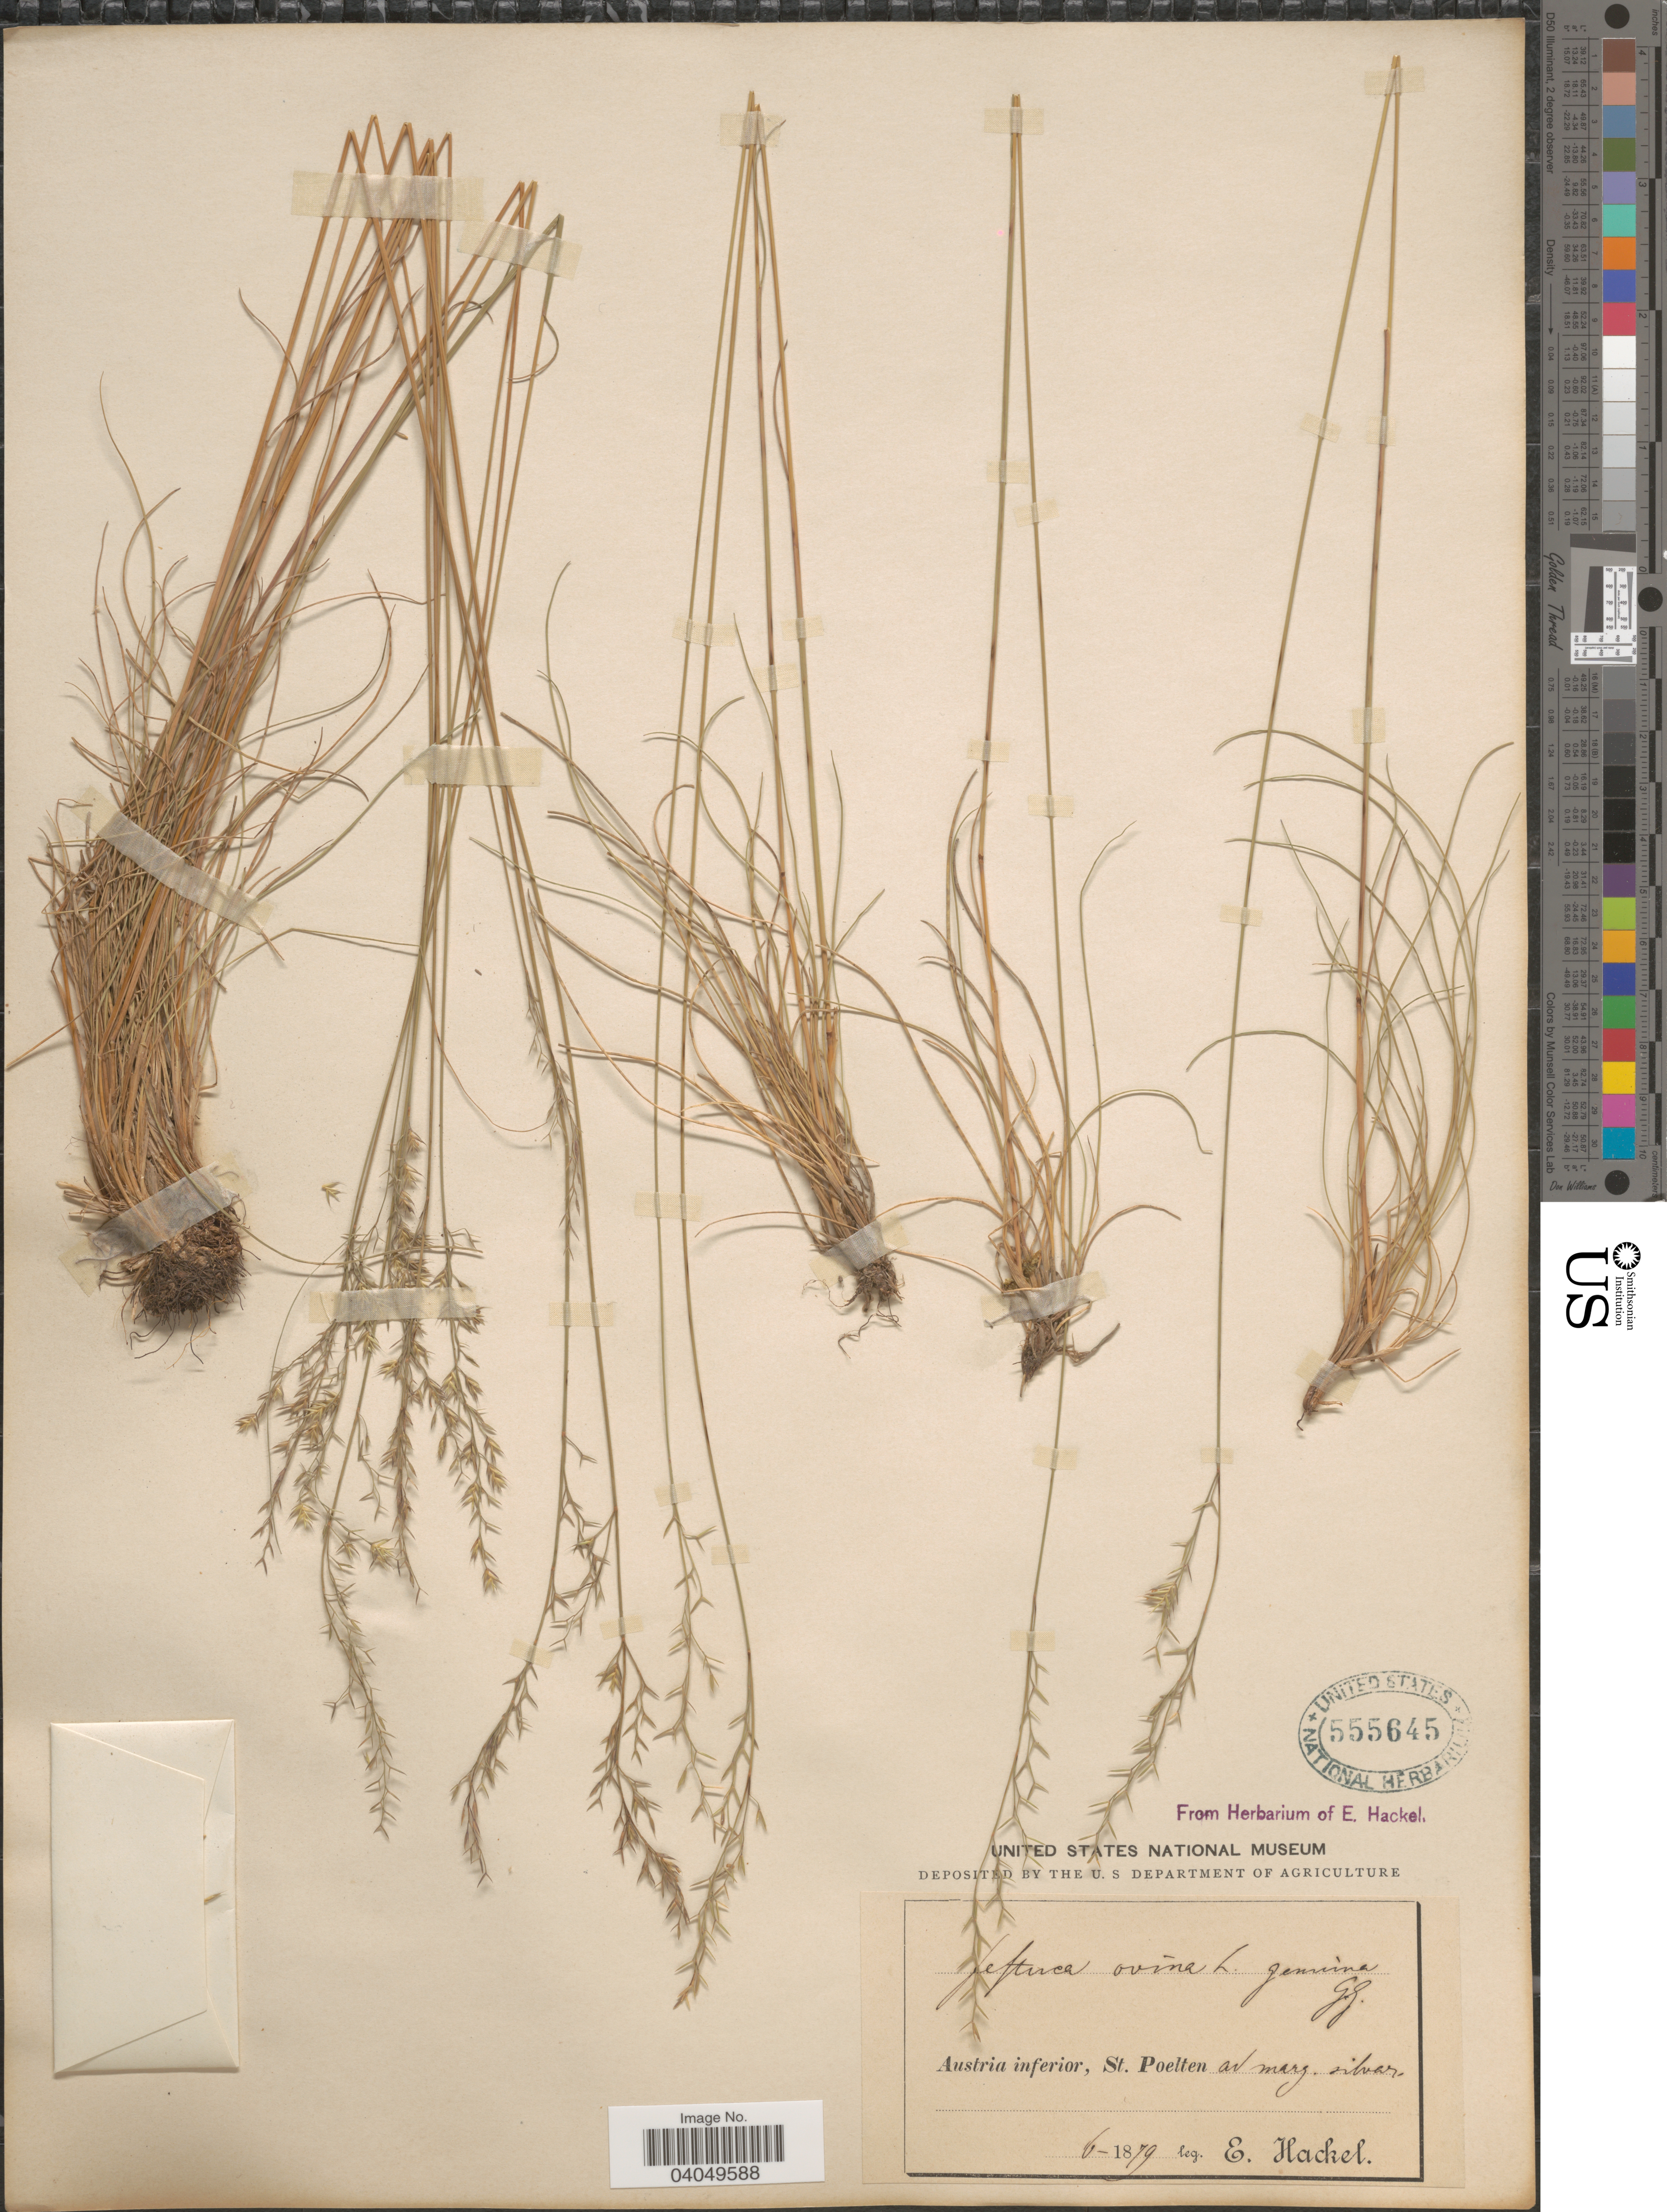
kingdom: Plantae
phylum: Tracheophyta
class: Liliopsida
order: Poales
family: Poaceae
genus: Festuca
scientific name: Festuca ovina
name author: L.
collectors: E. Hackel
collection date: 1879-06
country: Austria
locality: Austria inferior, St. Poelten ad marg. silvar.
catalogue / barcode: US 555645